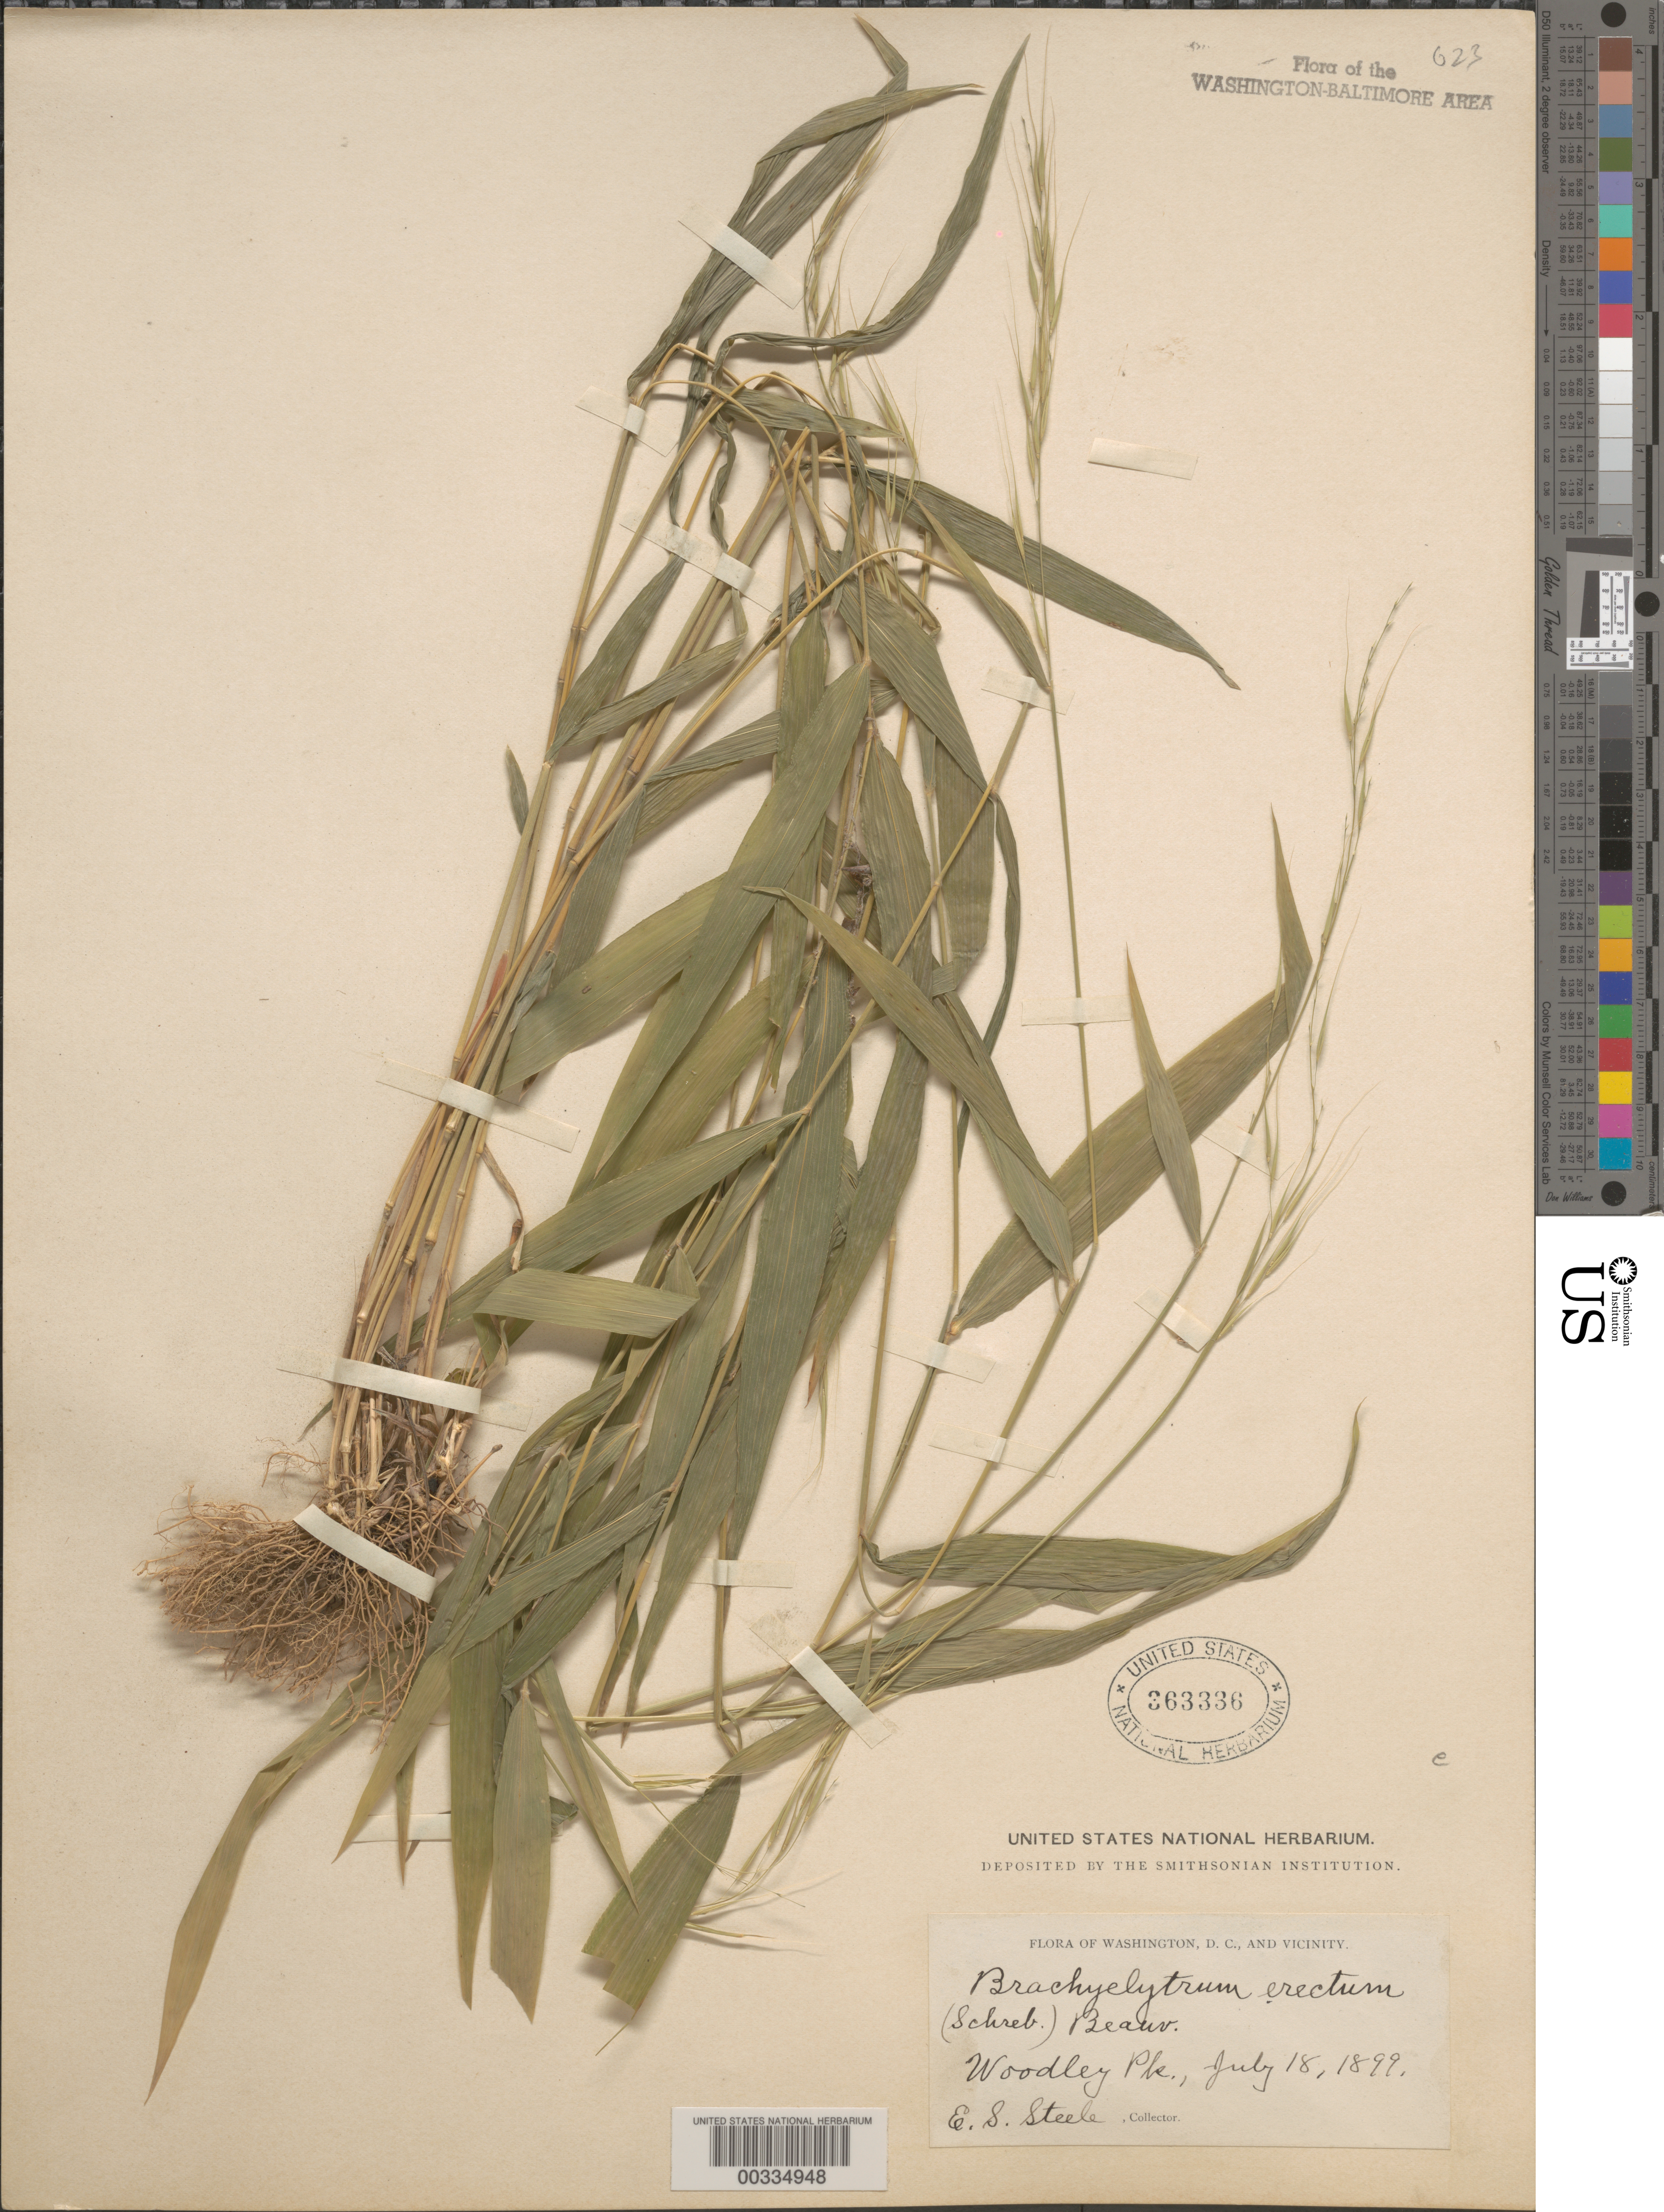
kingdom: Plantae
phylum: Tracheophyta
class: Liliopsida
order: Poales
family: Poaceae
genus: Brachyelytrum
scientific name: Brachyelytrum erectum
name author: (Schreb.) P. Beauv.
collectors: E. Steele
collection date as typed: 18 Jul 1899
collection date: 1899-07-18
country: United States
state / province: District of Columbia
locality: Woodley Park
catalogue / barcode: US 363336